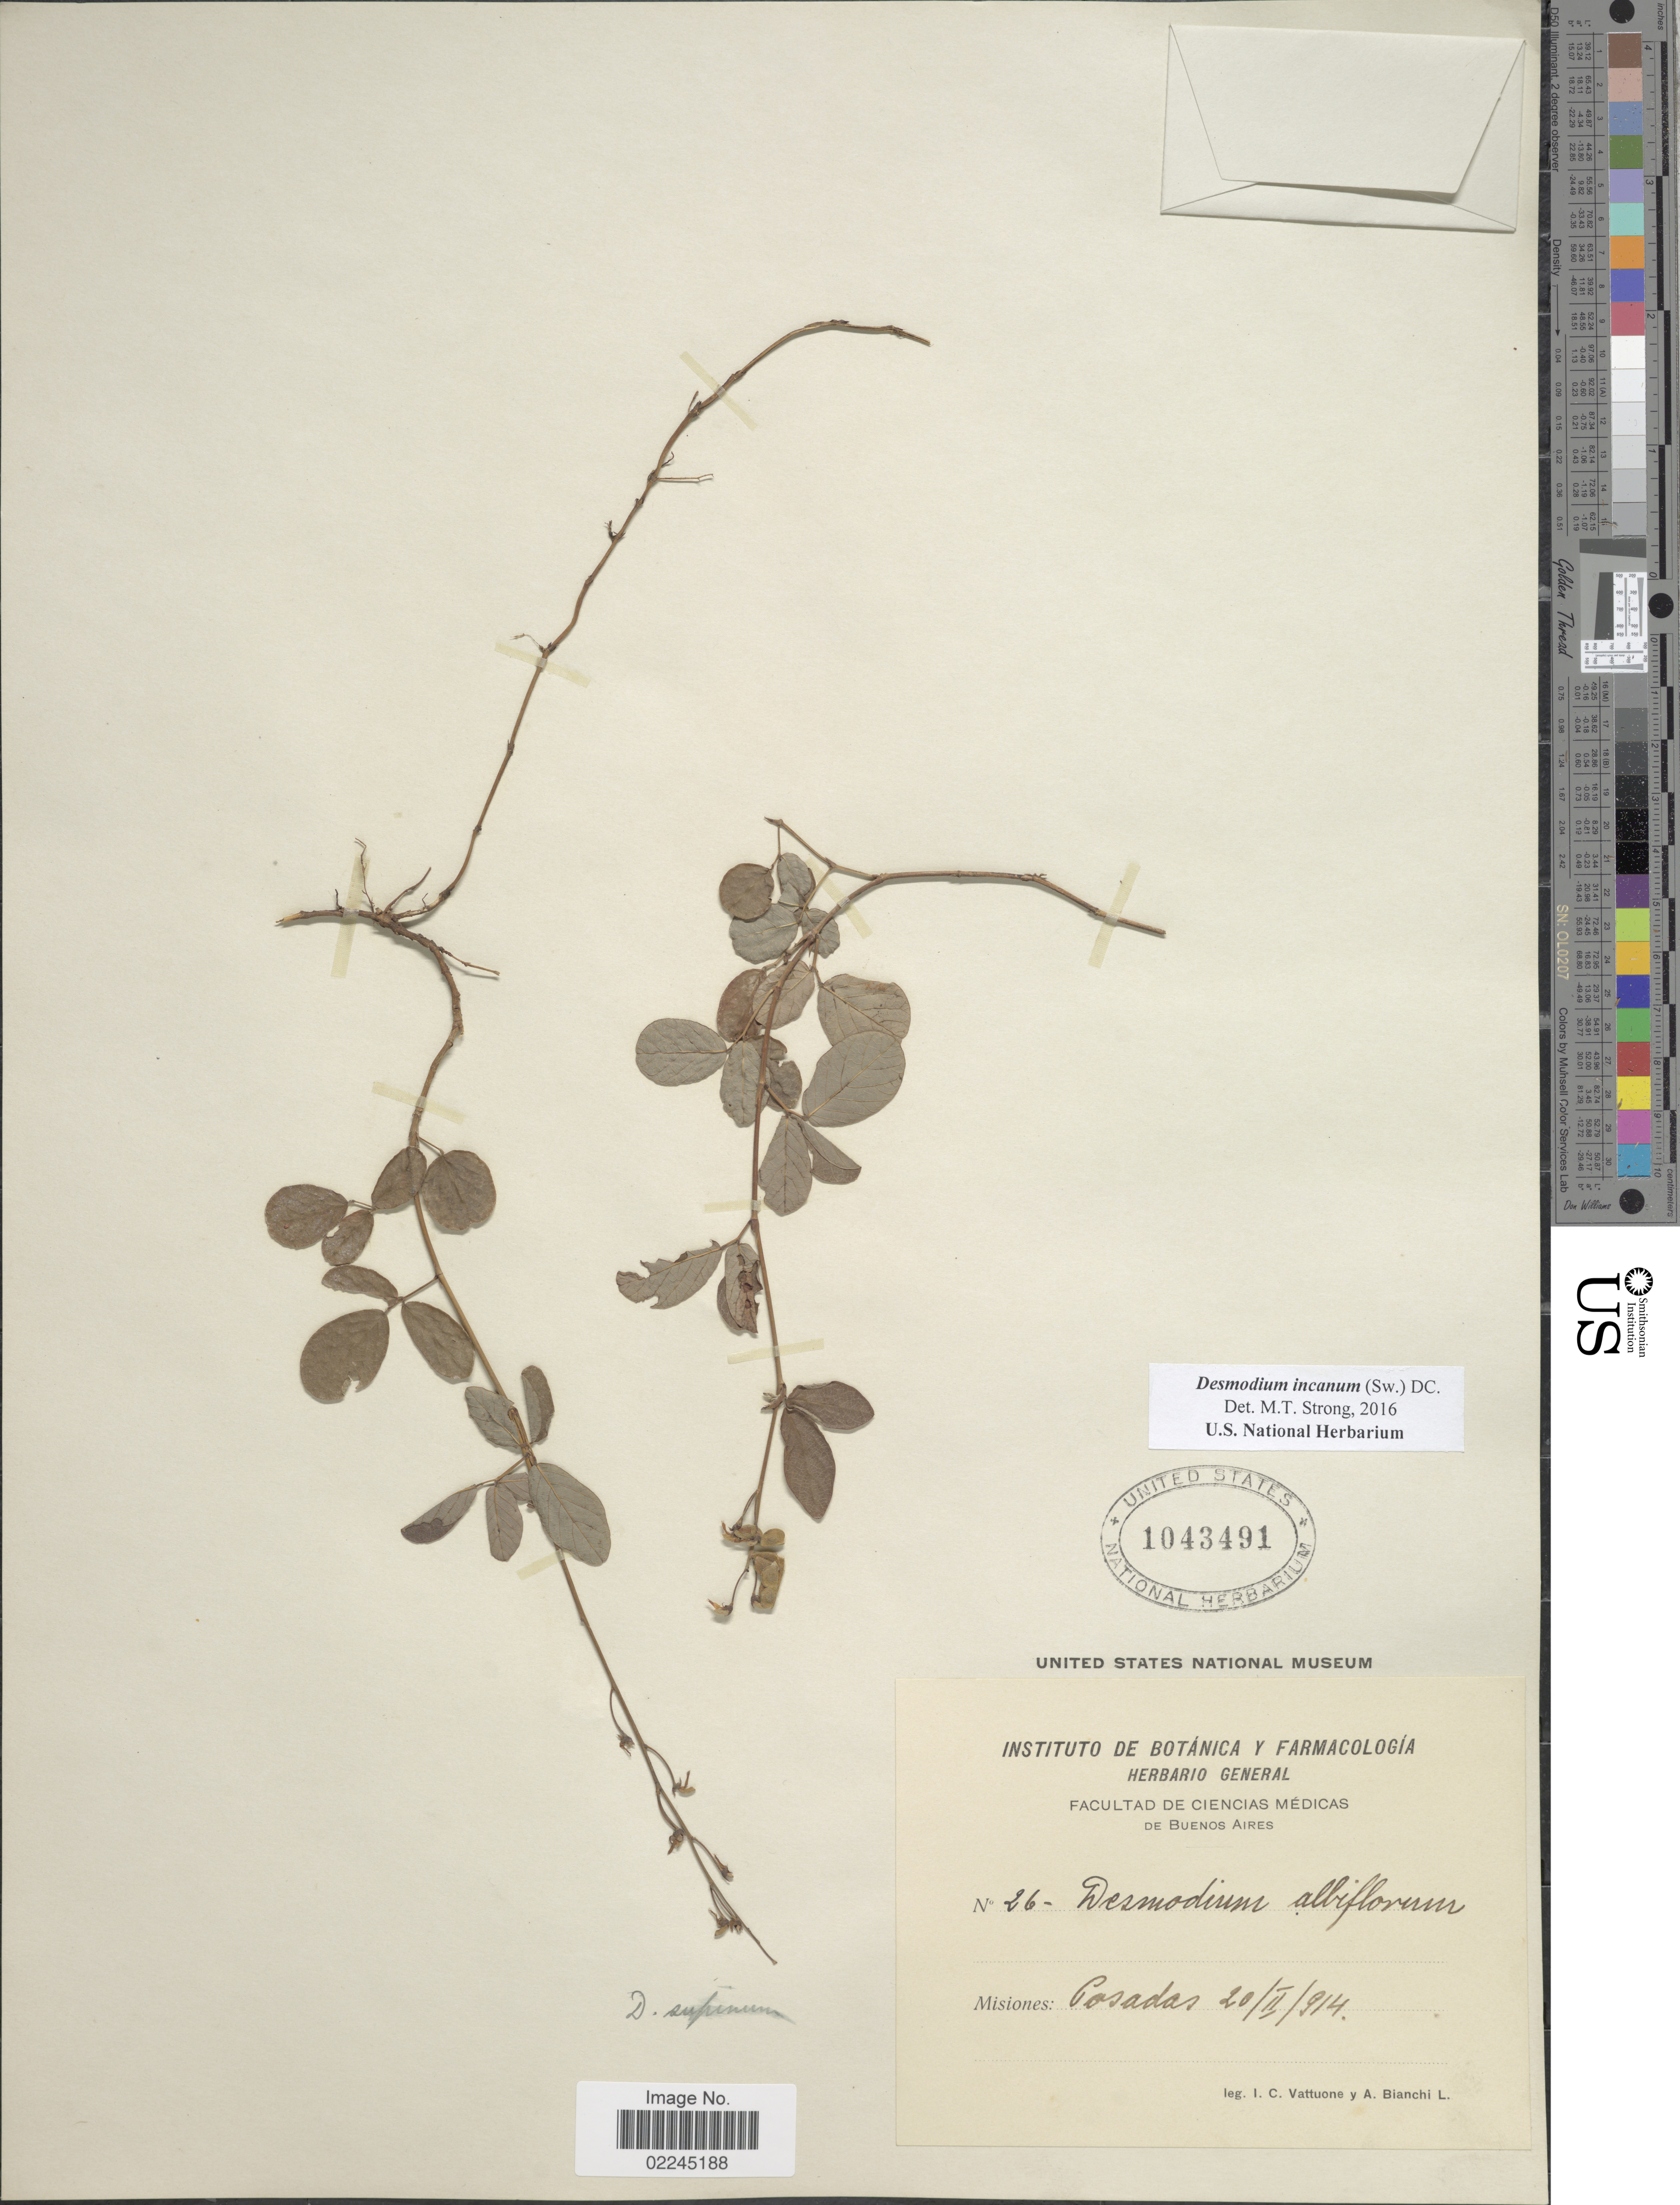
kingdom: Plantae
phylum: Tracheophyta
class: Magnoliopsida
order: Fabales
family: Fabaceae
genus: Desmodium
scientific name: Desmodium incanum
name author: (Sw.) DC.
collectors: I. Vattuone & A. Bianchi L.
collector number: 26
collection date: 1914-02-20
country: Argentina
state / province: Misiones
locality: Facultad de Ciencias Medicas de Buenos Aires. Misiones: Posadas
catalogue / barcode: US 1043491